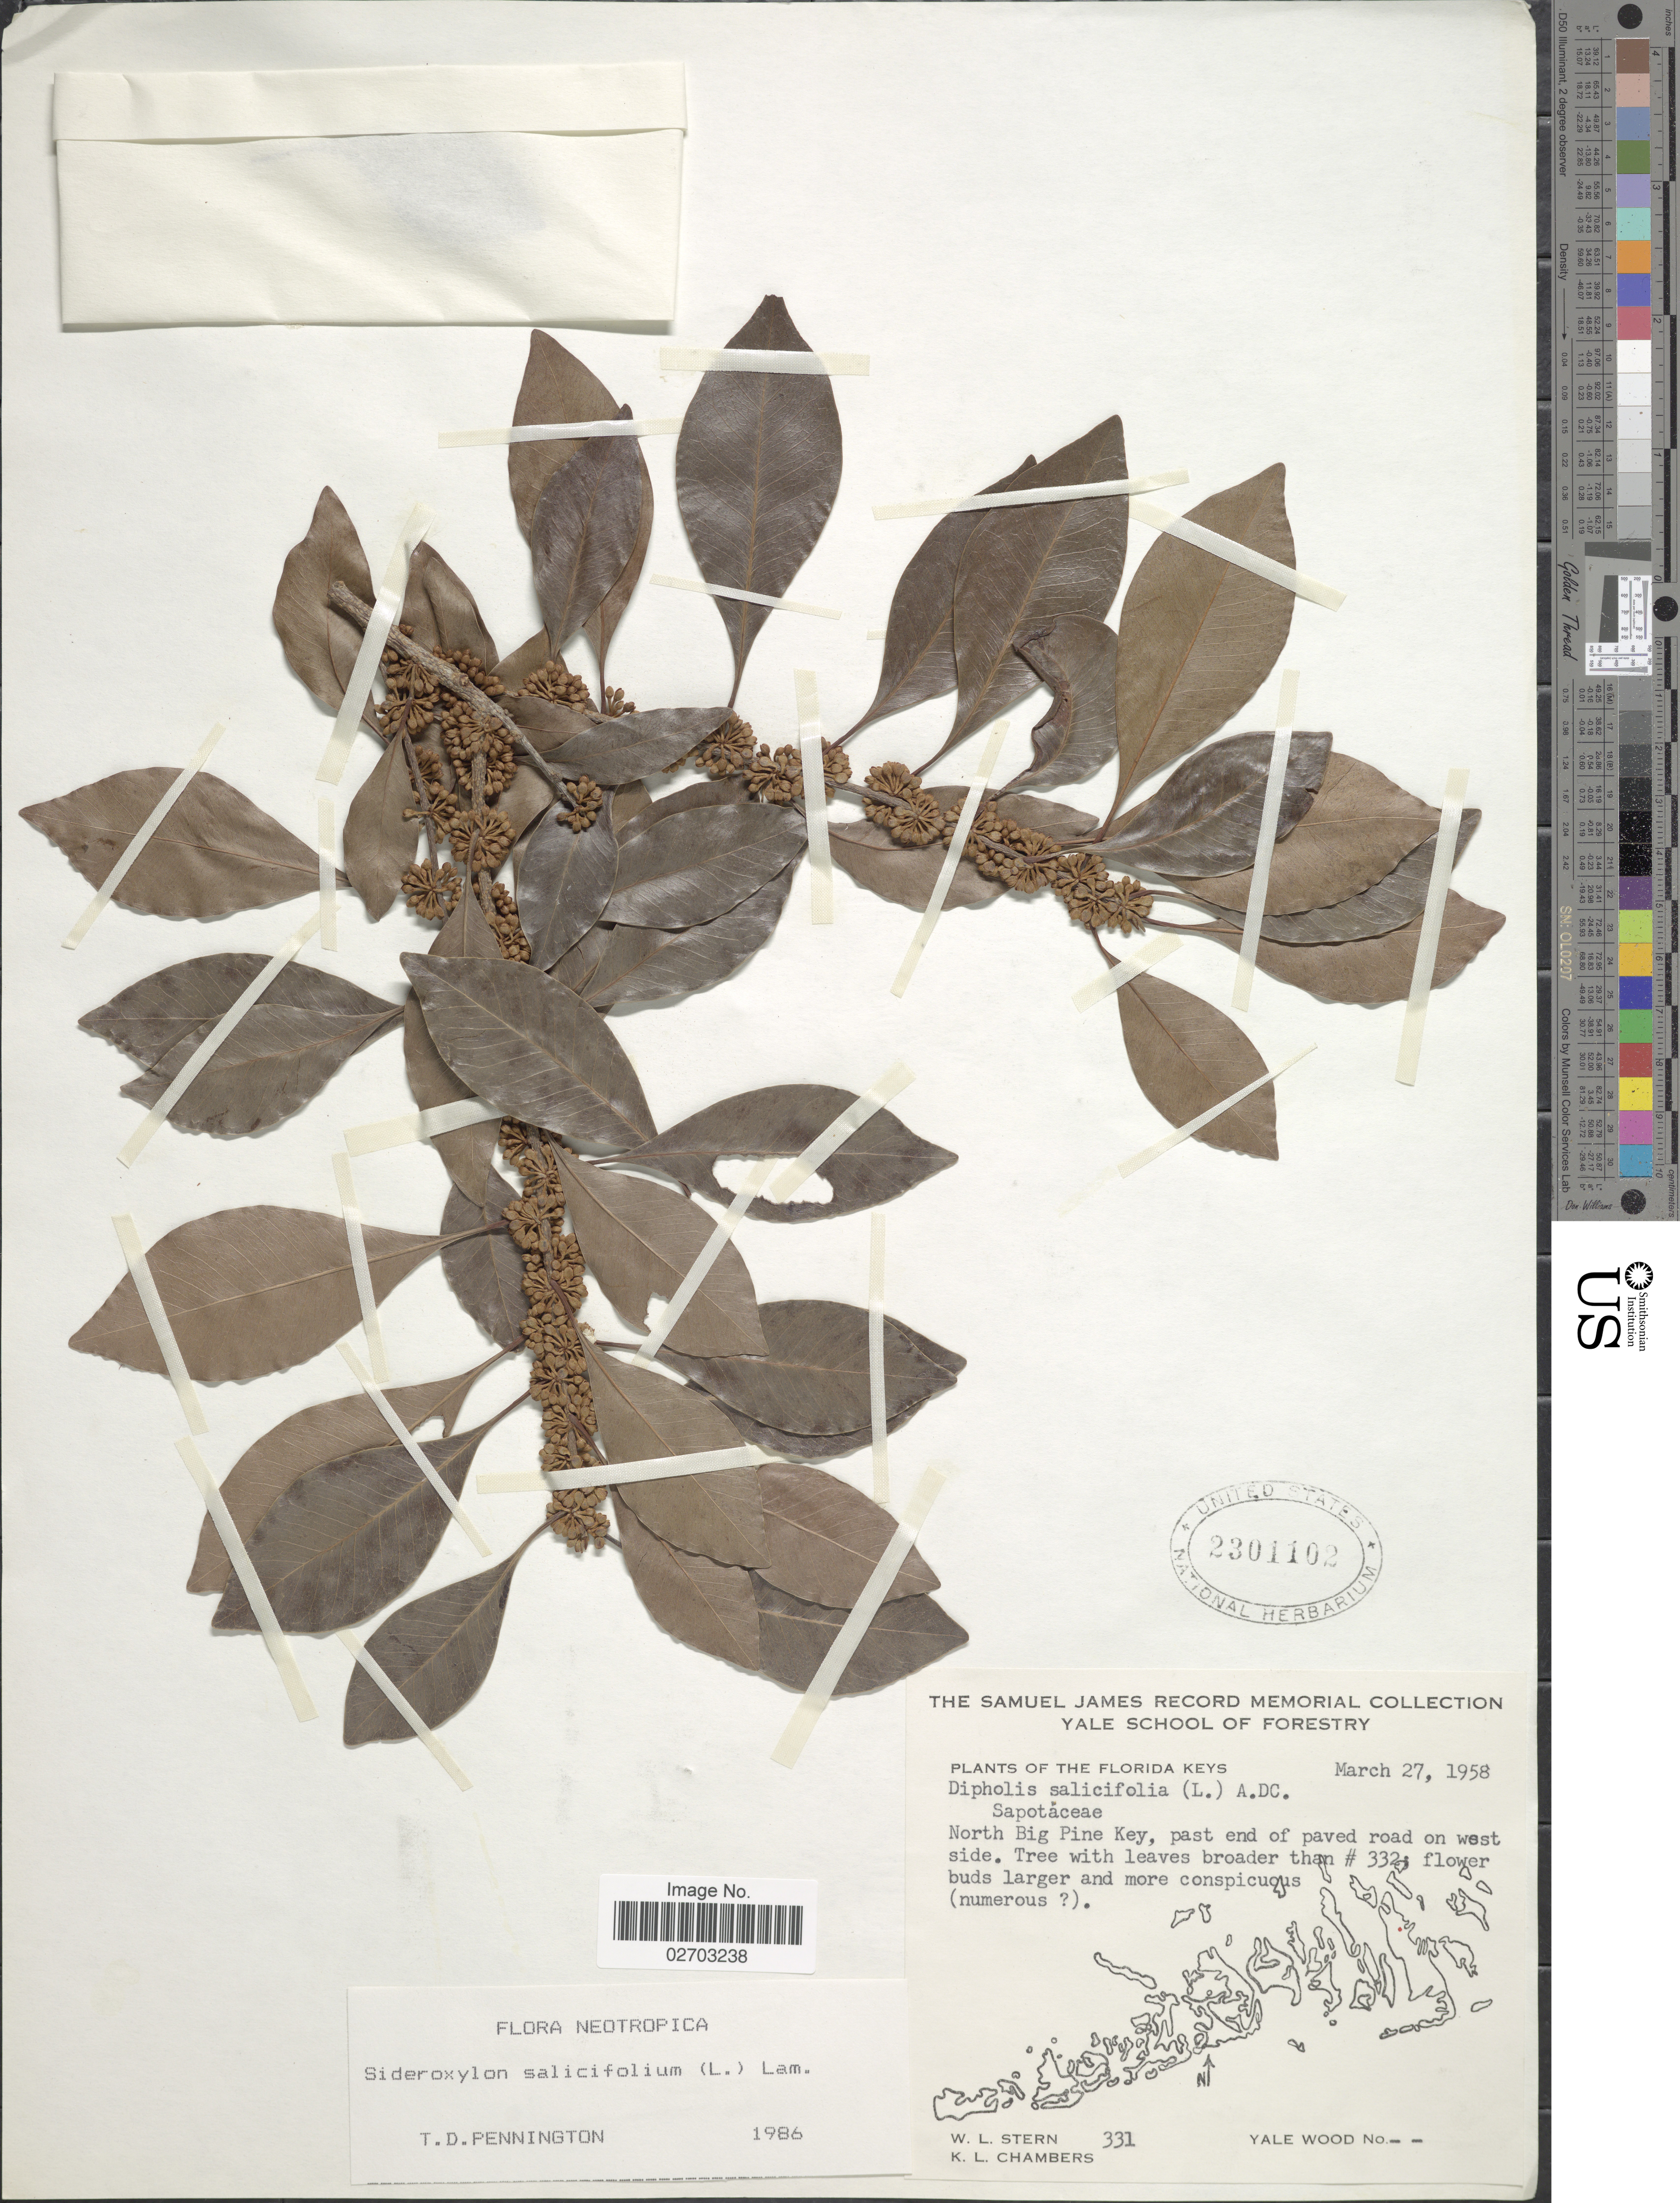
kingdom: Plantae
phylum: Tracheophyta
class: Magnoliopsida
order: Ericales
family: Sapotaceae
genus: Sideroxylon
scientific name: Sideroxylon salicifolium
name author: (L.) Lam.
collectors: W. L. Stern & K. Chambers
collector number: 331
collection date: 1958-03-27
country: United States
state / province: Florida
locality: Florida Keys, North Big Pine Key, past end of paved road on west side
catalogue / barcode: US 2301102